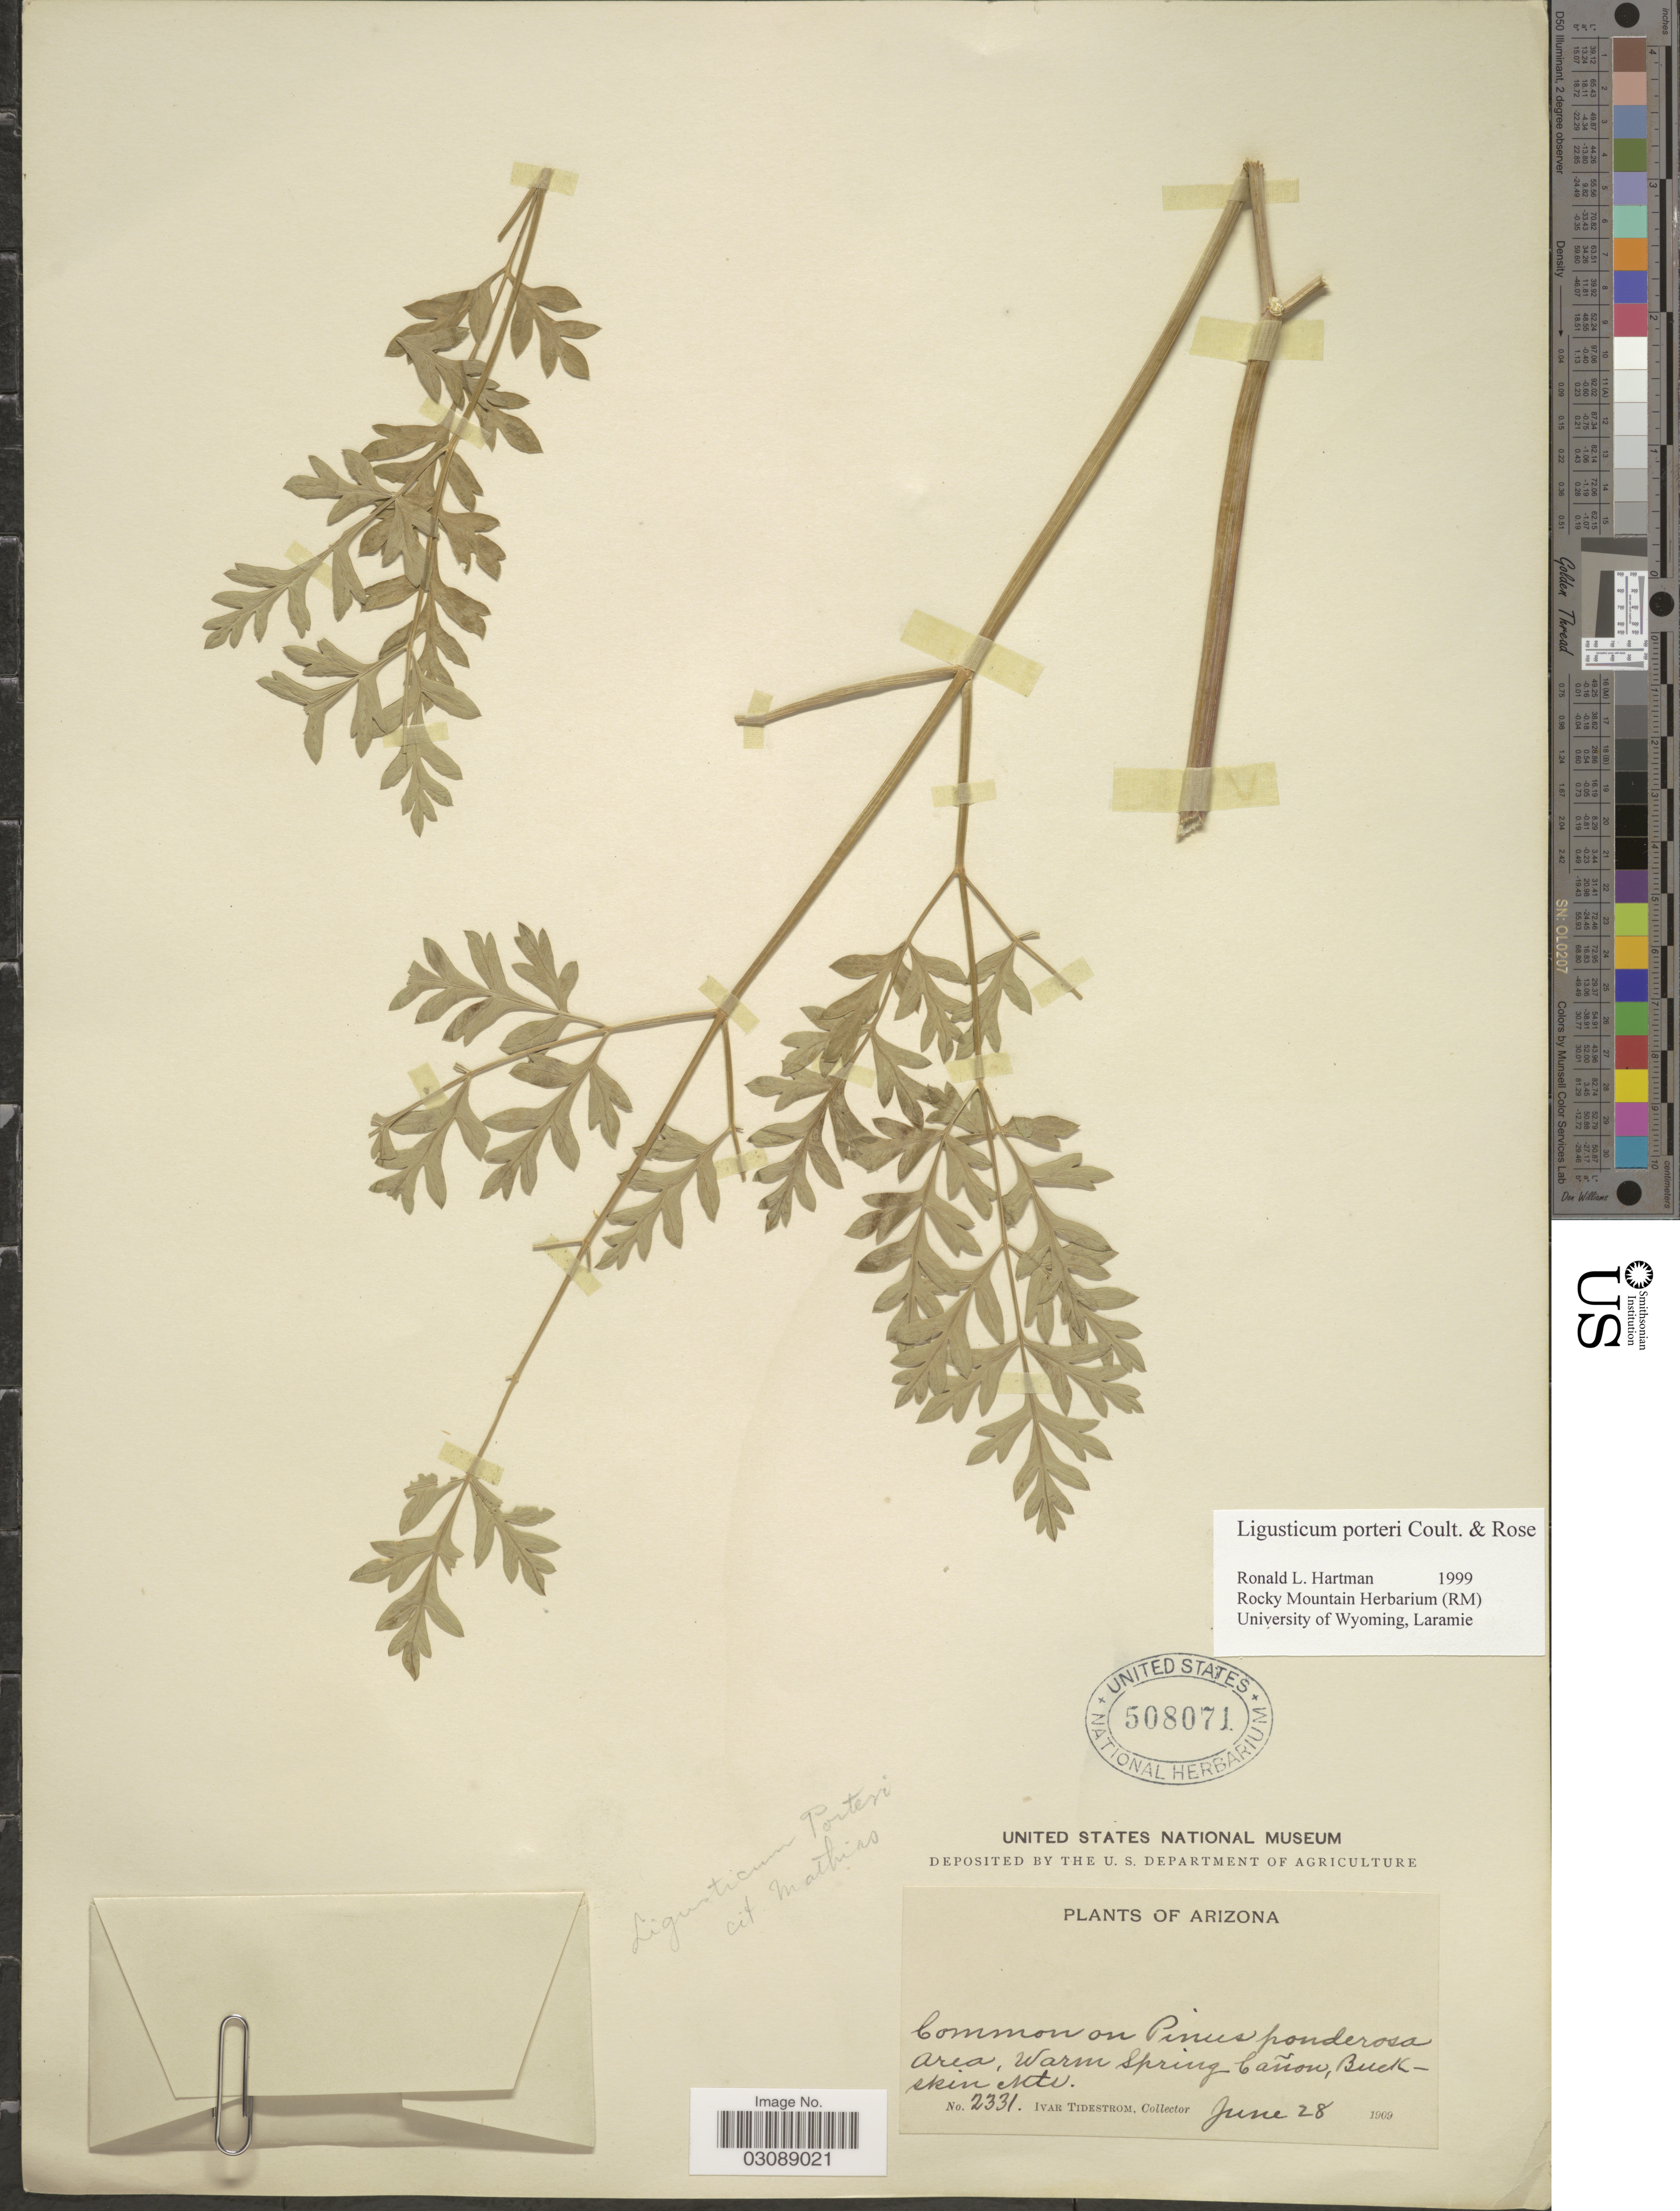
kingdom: Plantae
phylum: Tracheophyta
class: Magnoliopsida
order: Apiales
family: Apiaceae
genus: Ligusticum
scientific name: Ligusticum porteri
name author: J.M. Coult. & Rose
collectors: I. F. Tidestrom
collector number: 2331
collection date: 1909-06-28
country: United States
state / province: Arizona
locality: Common on Pinus ponderosa Area, Warm Spring Cañon, Buckskin Mts.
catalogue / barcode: US 508071